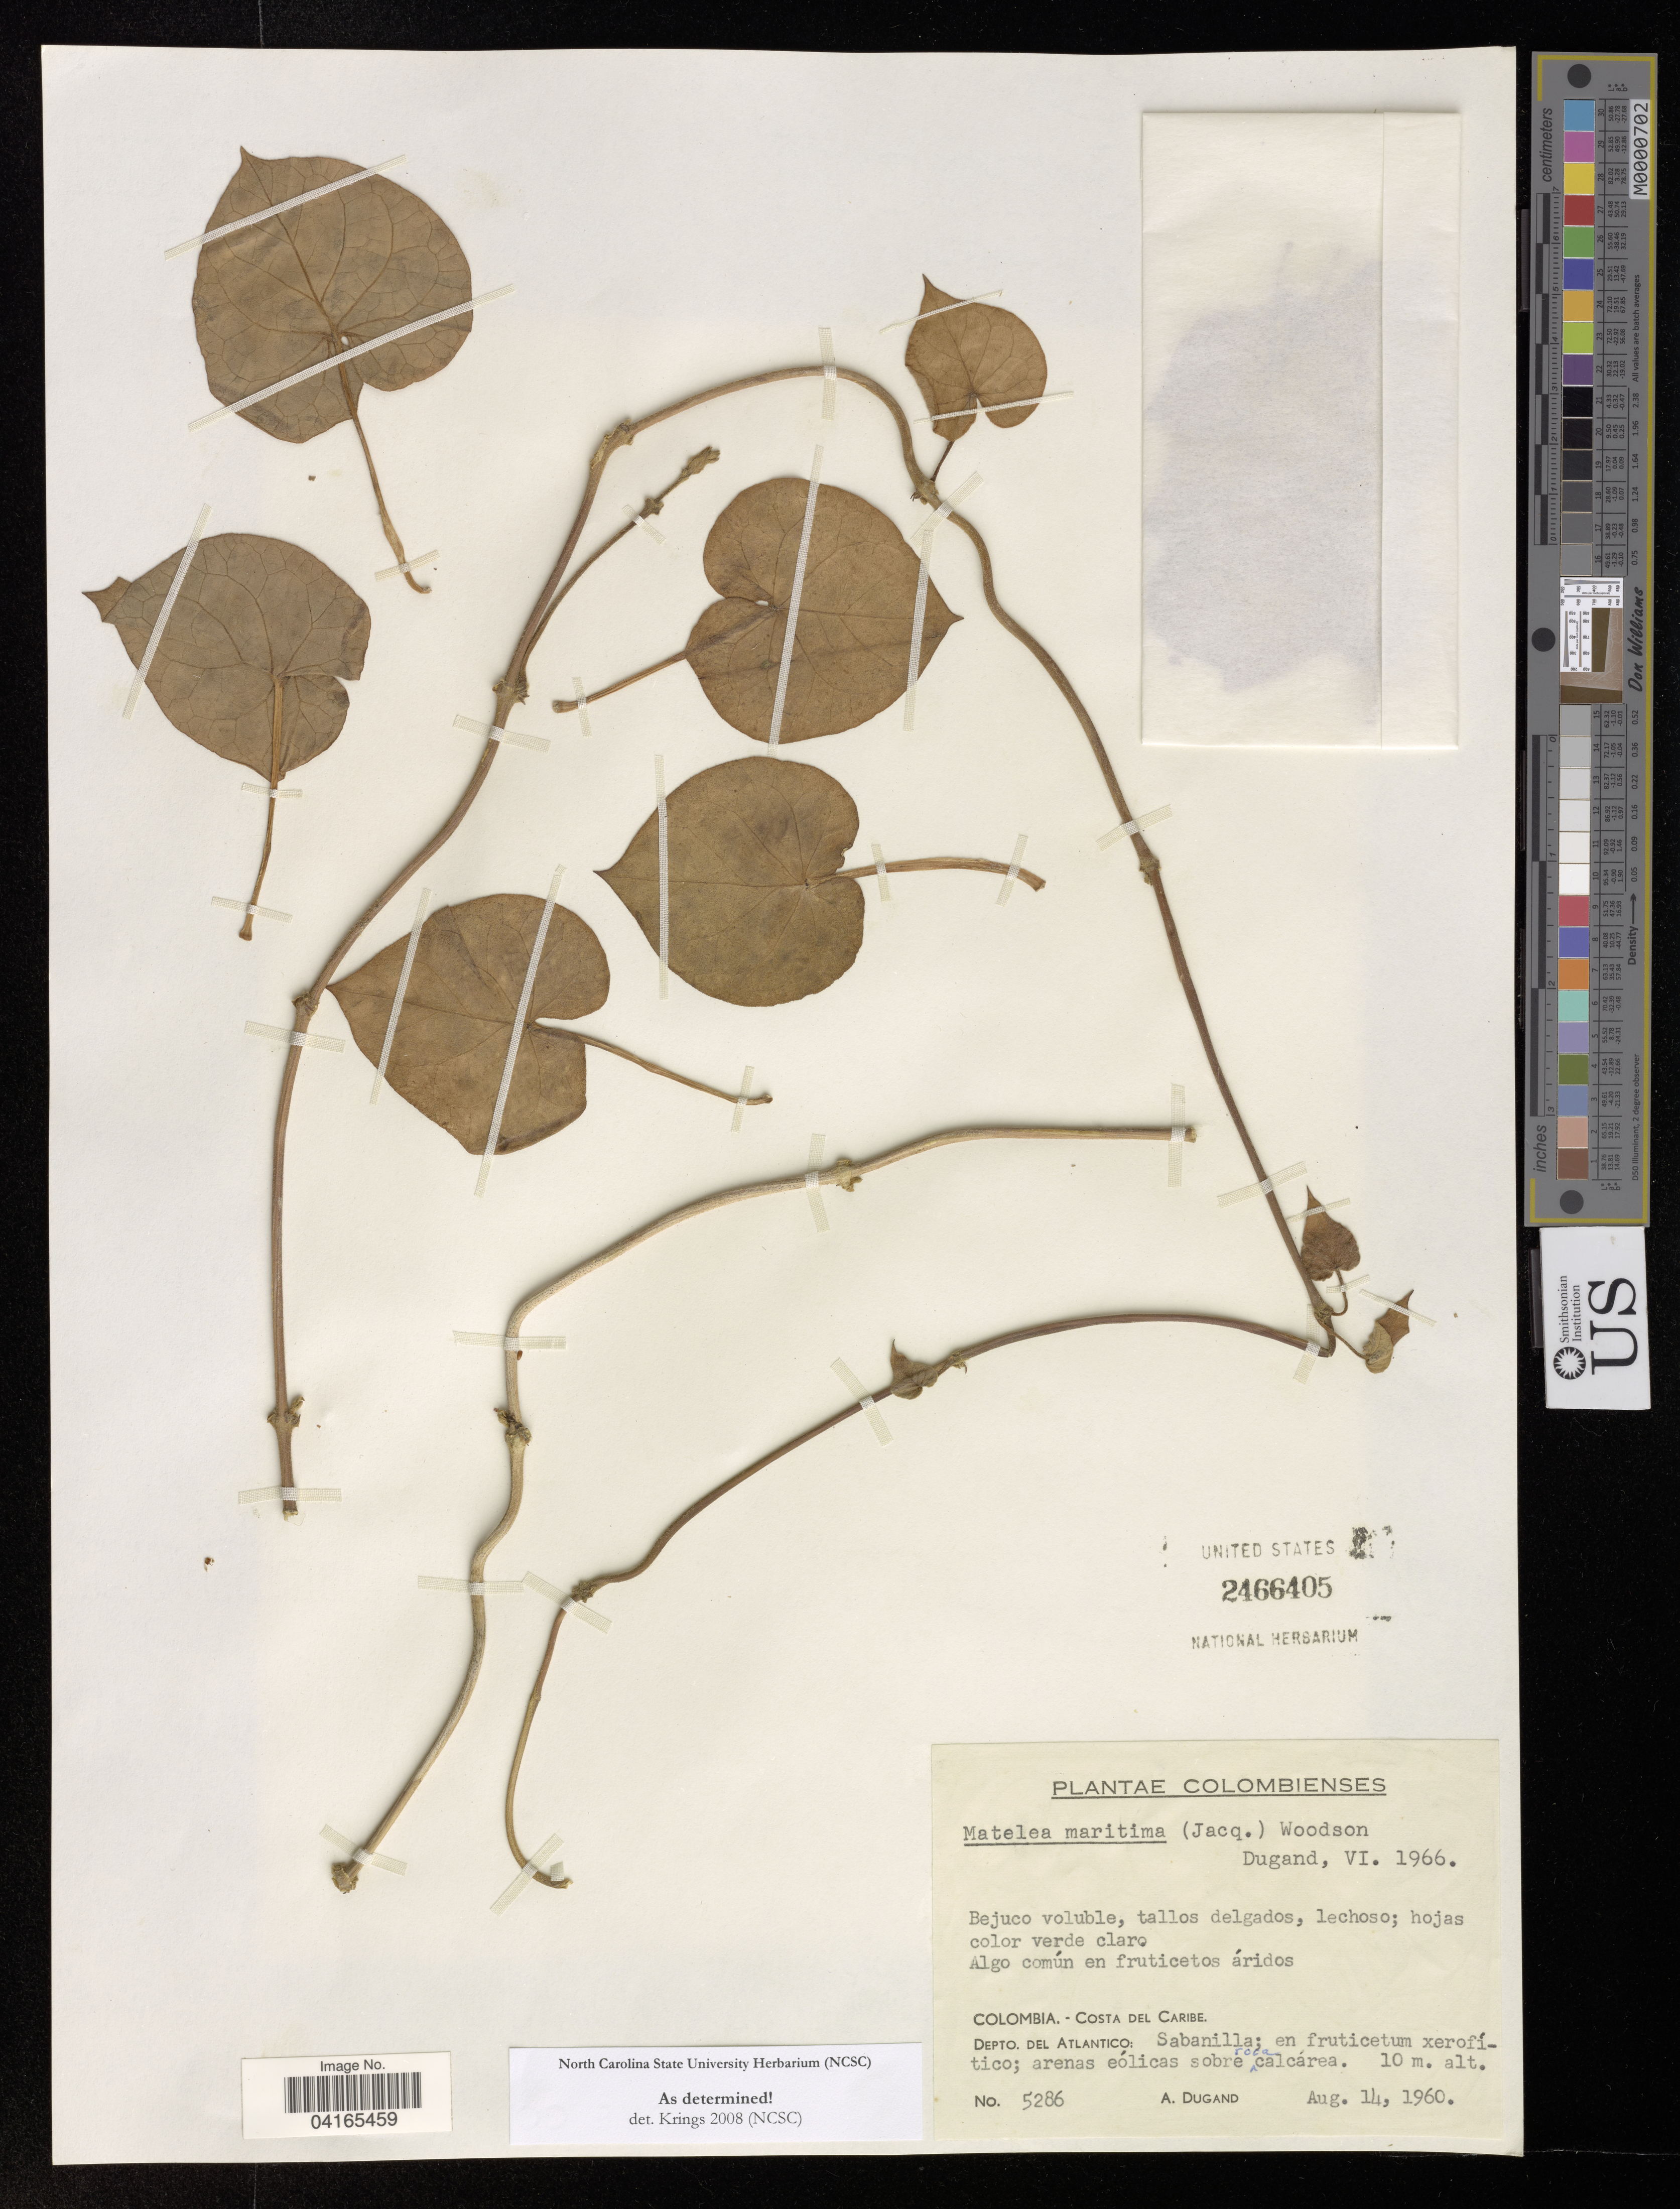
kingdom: Plantae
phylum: Tracheophyta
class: Magnoliopsida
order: Gentianales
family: Apocynaceae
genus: Matelea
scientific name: Matelea maritima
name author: (Jacq.) Woodson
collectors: A. Dugand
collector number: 5286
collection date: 1960-08-14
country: Colombia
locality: Costa del Caribe. Depto. del Atlantico: Sabanilla; en fruticetum xerofitico; arenas eólicas sobre roca calcárea.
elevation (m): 10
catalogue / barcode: US 2466405